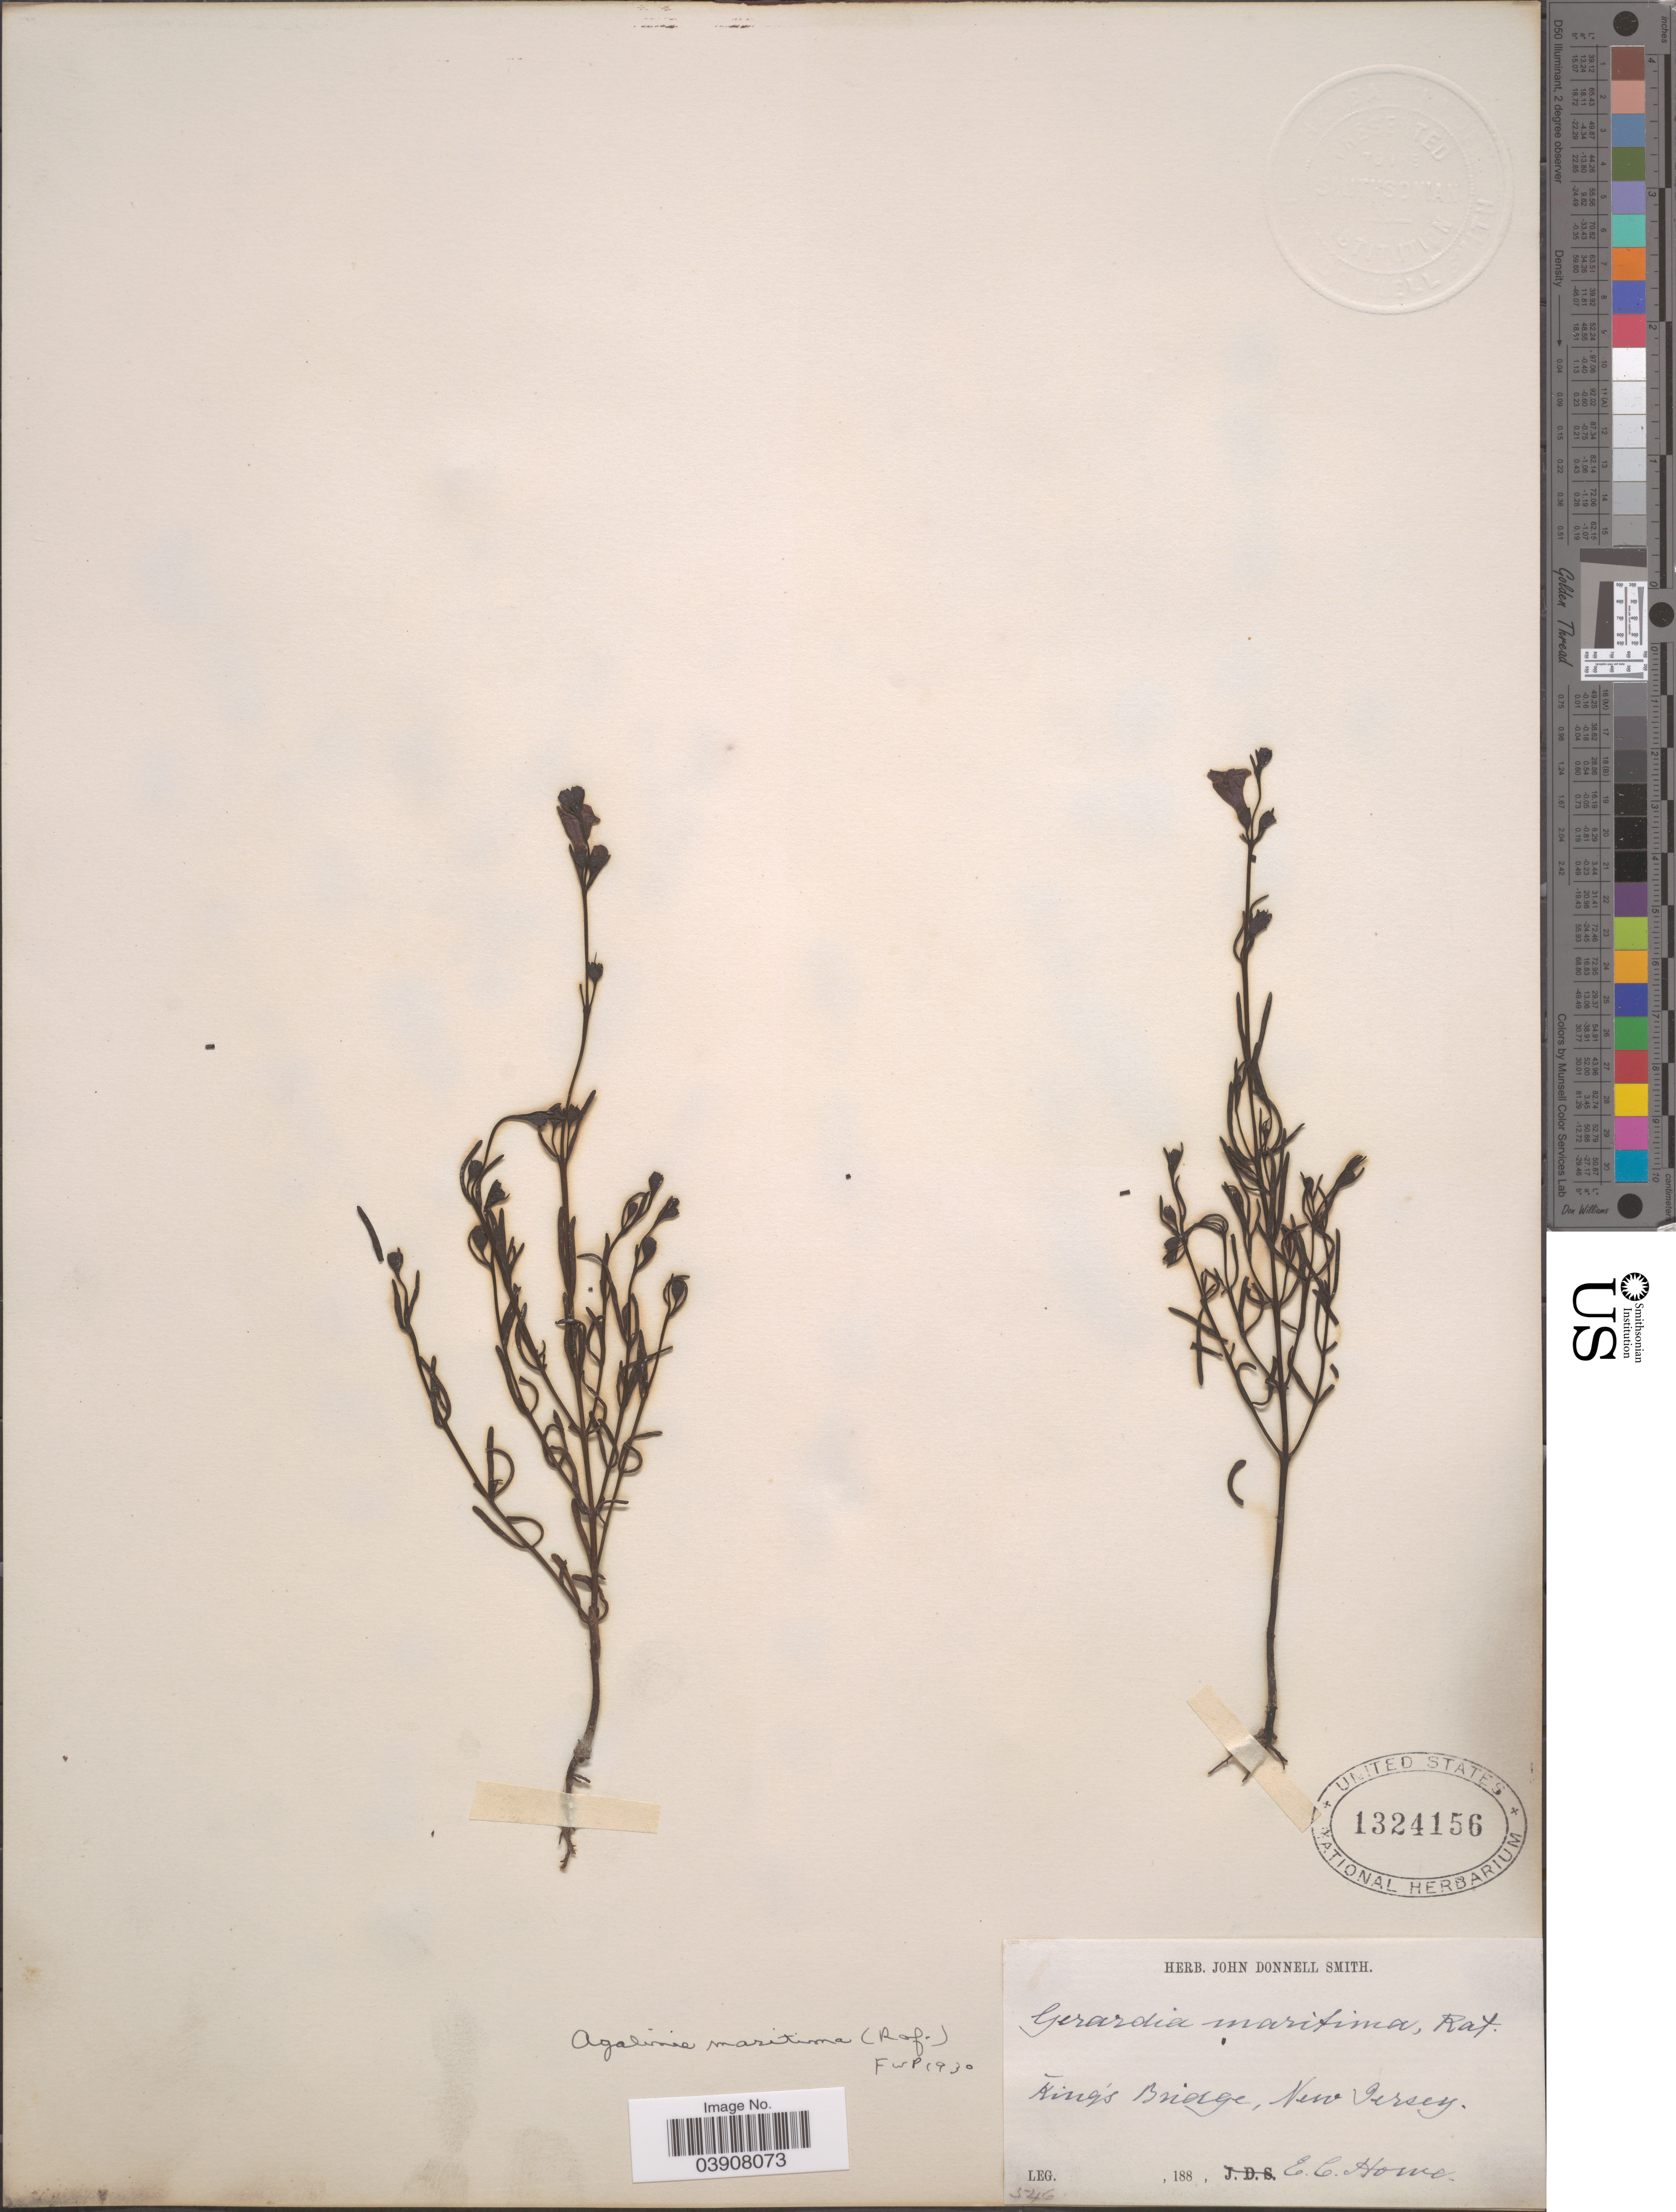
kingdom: Plantae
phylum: Tracheophyta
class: Magnoliopsida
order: Lamiales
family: Orobanchaceae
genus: Agalinis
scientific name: Agalinis maritima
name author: (Raf.) Raf.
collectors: E. Howe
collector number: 546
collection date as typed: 188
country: United States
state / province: New Jersey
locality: King's Bridge.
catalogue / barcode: US 1324156